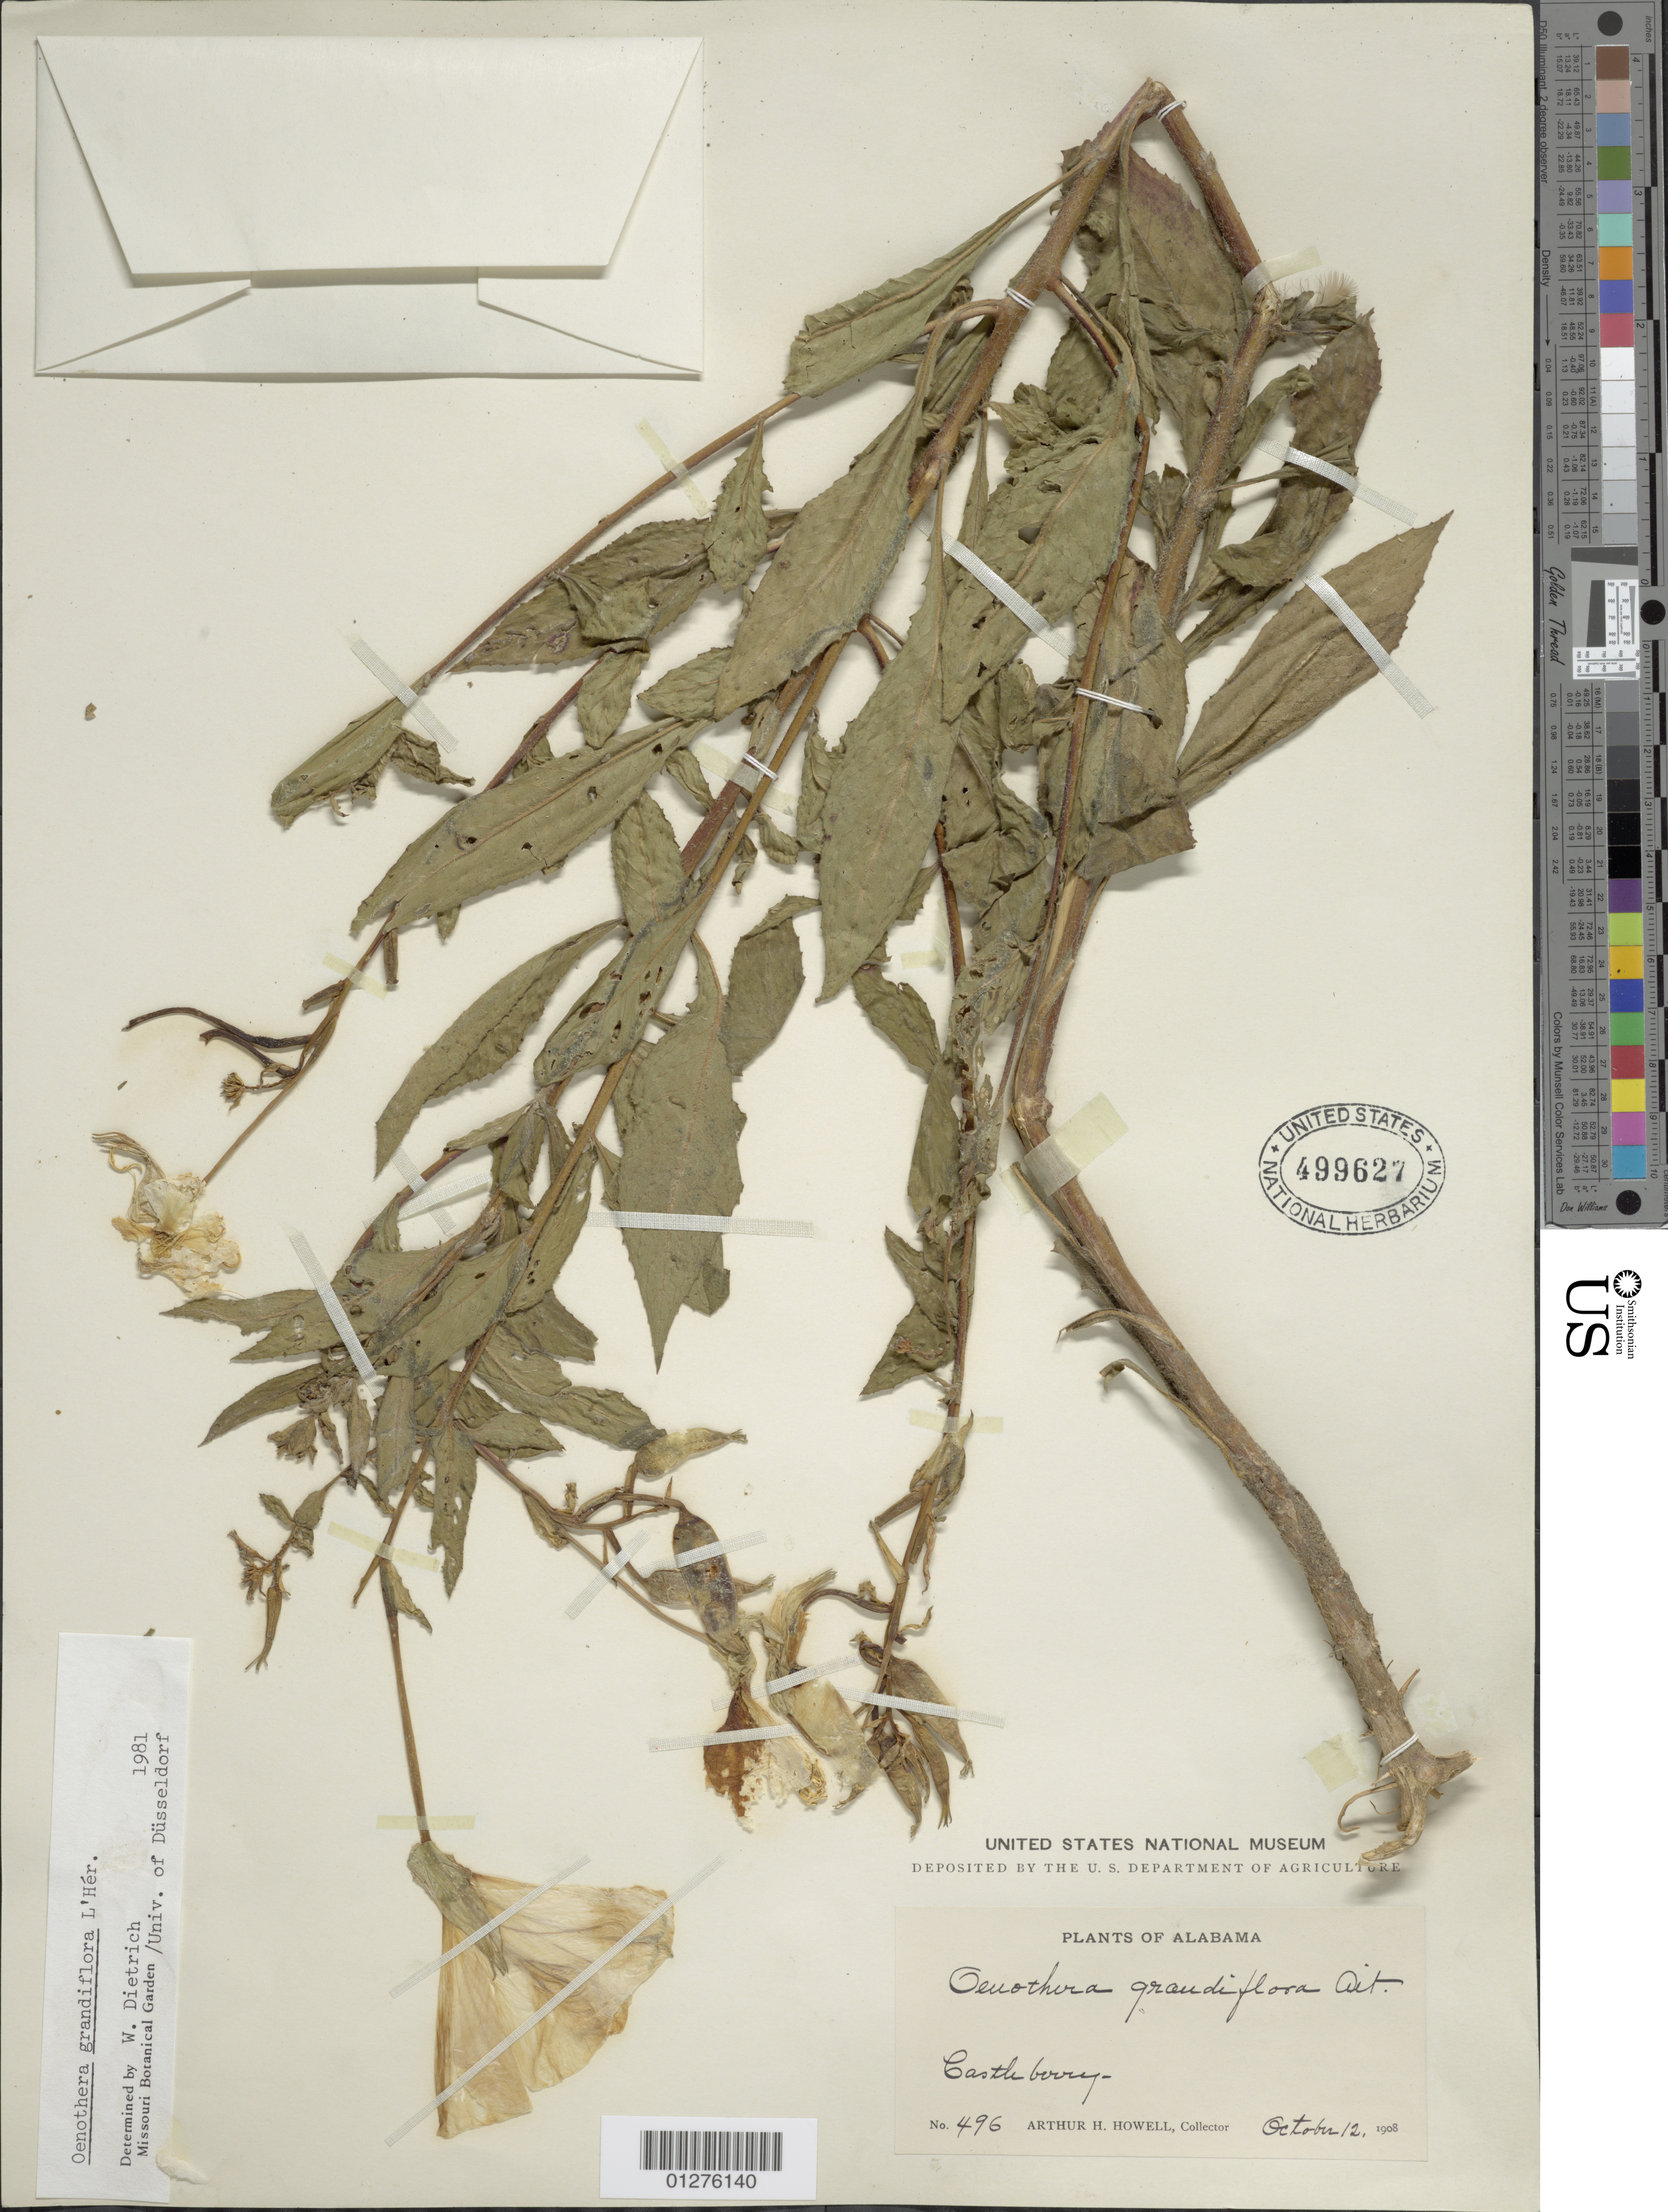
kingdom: Plantae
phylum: Tracheophyta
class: Magnoliopsida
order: Myrtales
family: Onagraceae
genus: Oenothera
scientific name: Oenothera grandiflora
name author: L'Hér.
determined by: Dietrich, W.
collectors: A. H. Howell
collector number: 496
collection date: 1908-10-12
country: United States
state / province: Alabama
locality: Castleberry.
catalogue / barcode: US 499627